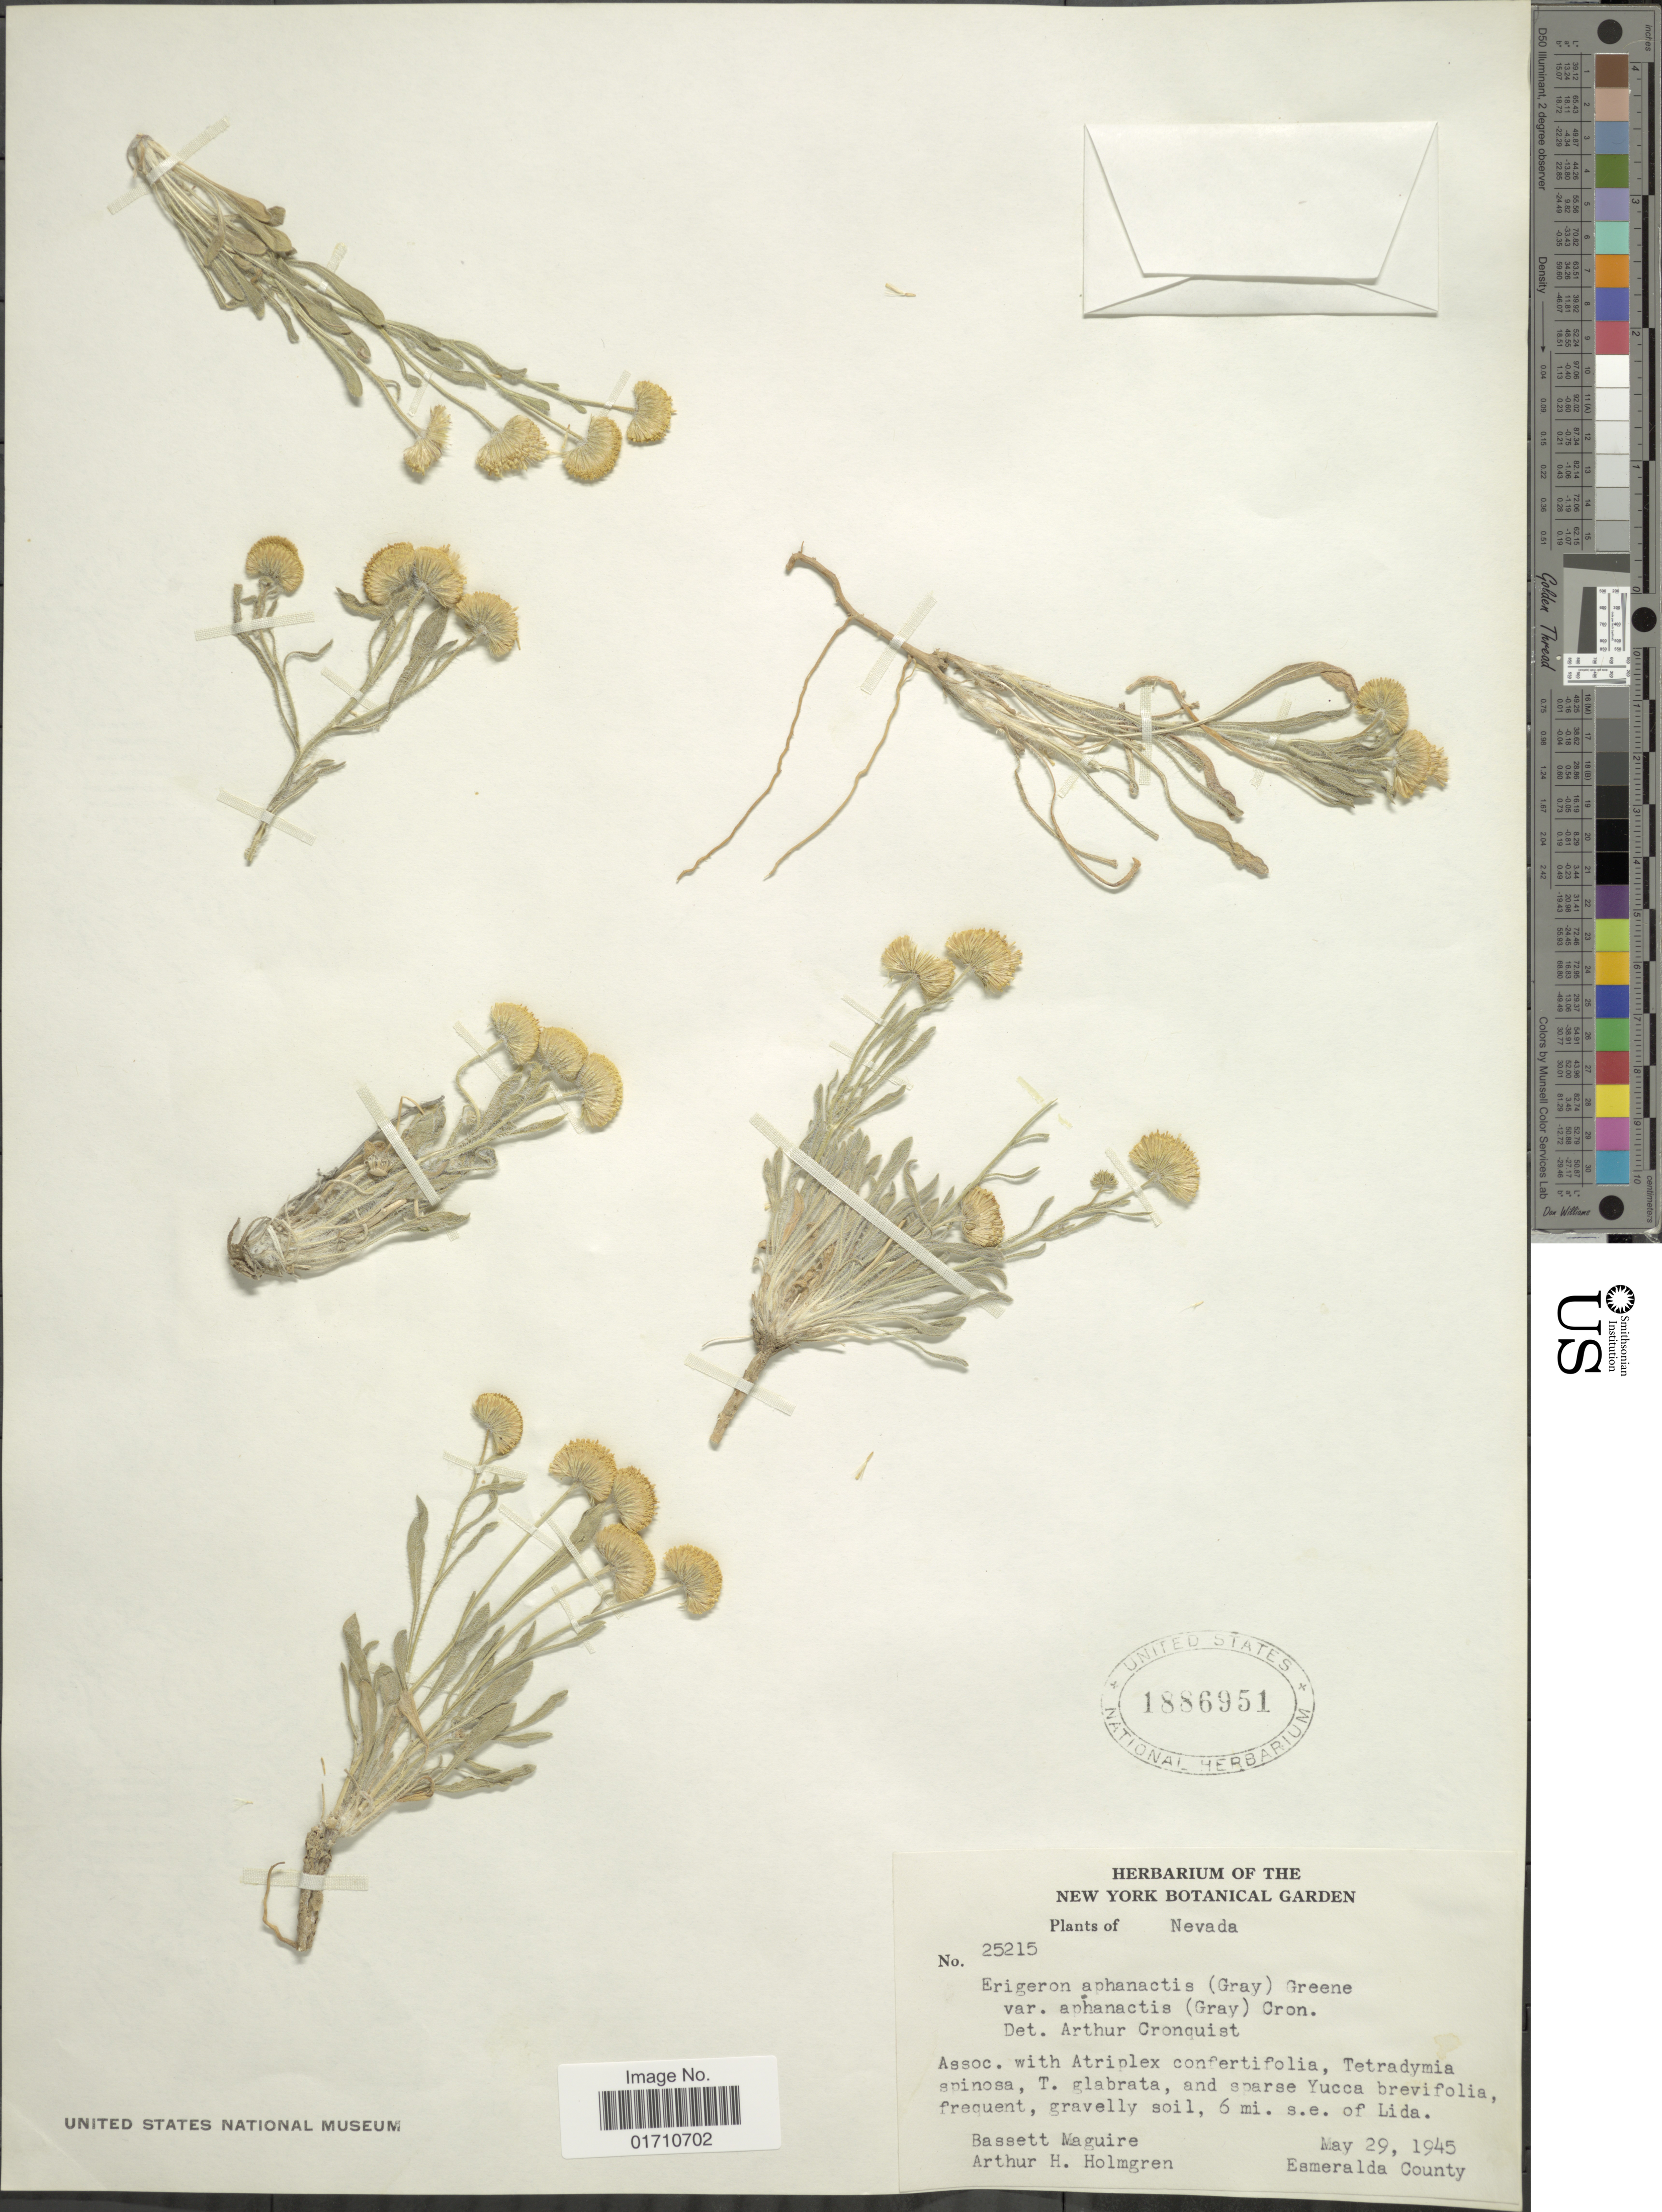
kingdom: Plantae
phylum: Tracheophyta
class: Magnoliopsida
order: Asterales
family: Asteraceae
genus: Erigeron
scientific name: Erigeron aphanactis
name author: (A. Gray) Greene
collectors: B. Maguire & A. H. Holmgren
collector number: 25215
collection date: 1945-05-29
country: United States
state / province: Nevada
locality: Gravelly soil, 6 mi. s.e. of Lida, Esmeralda County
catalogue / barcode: US 1886951